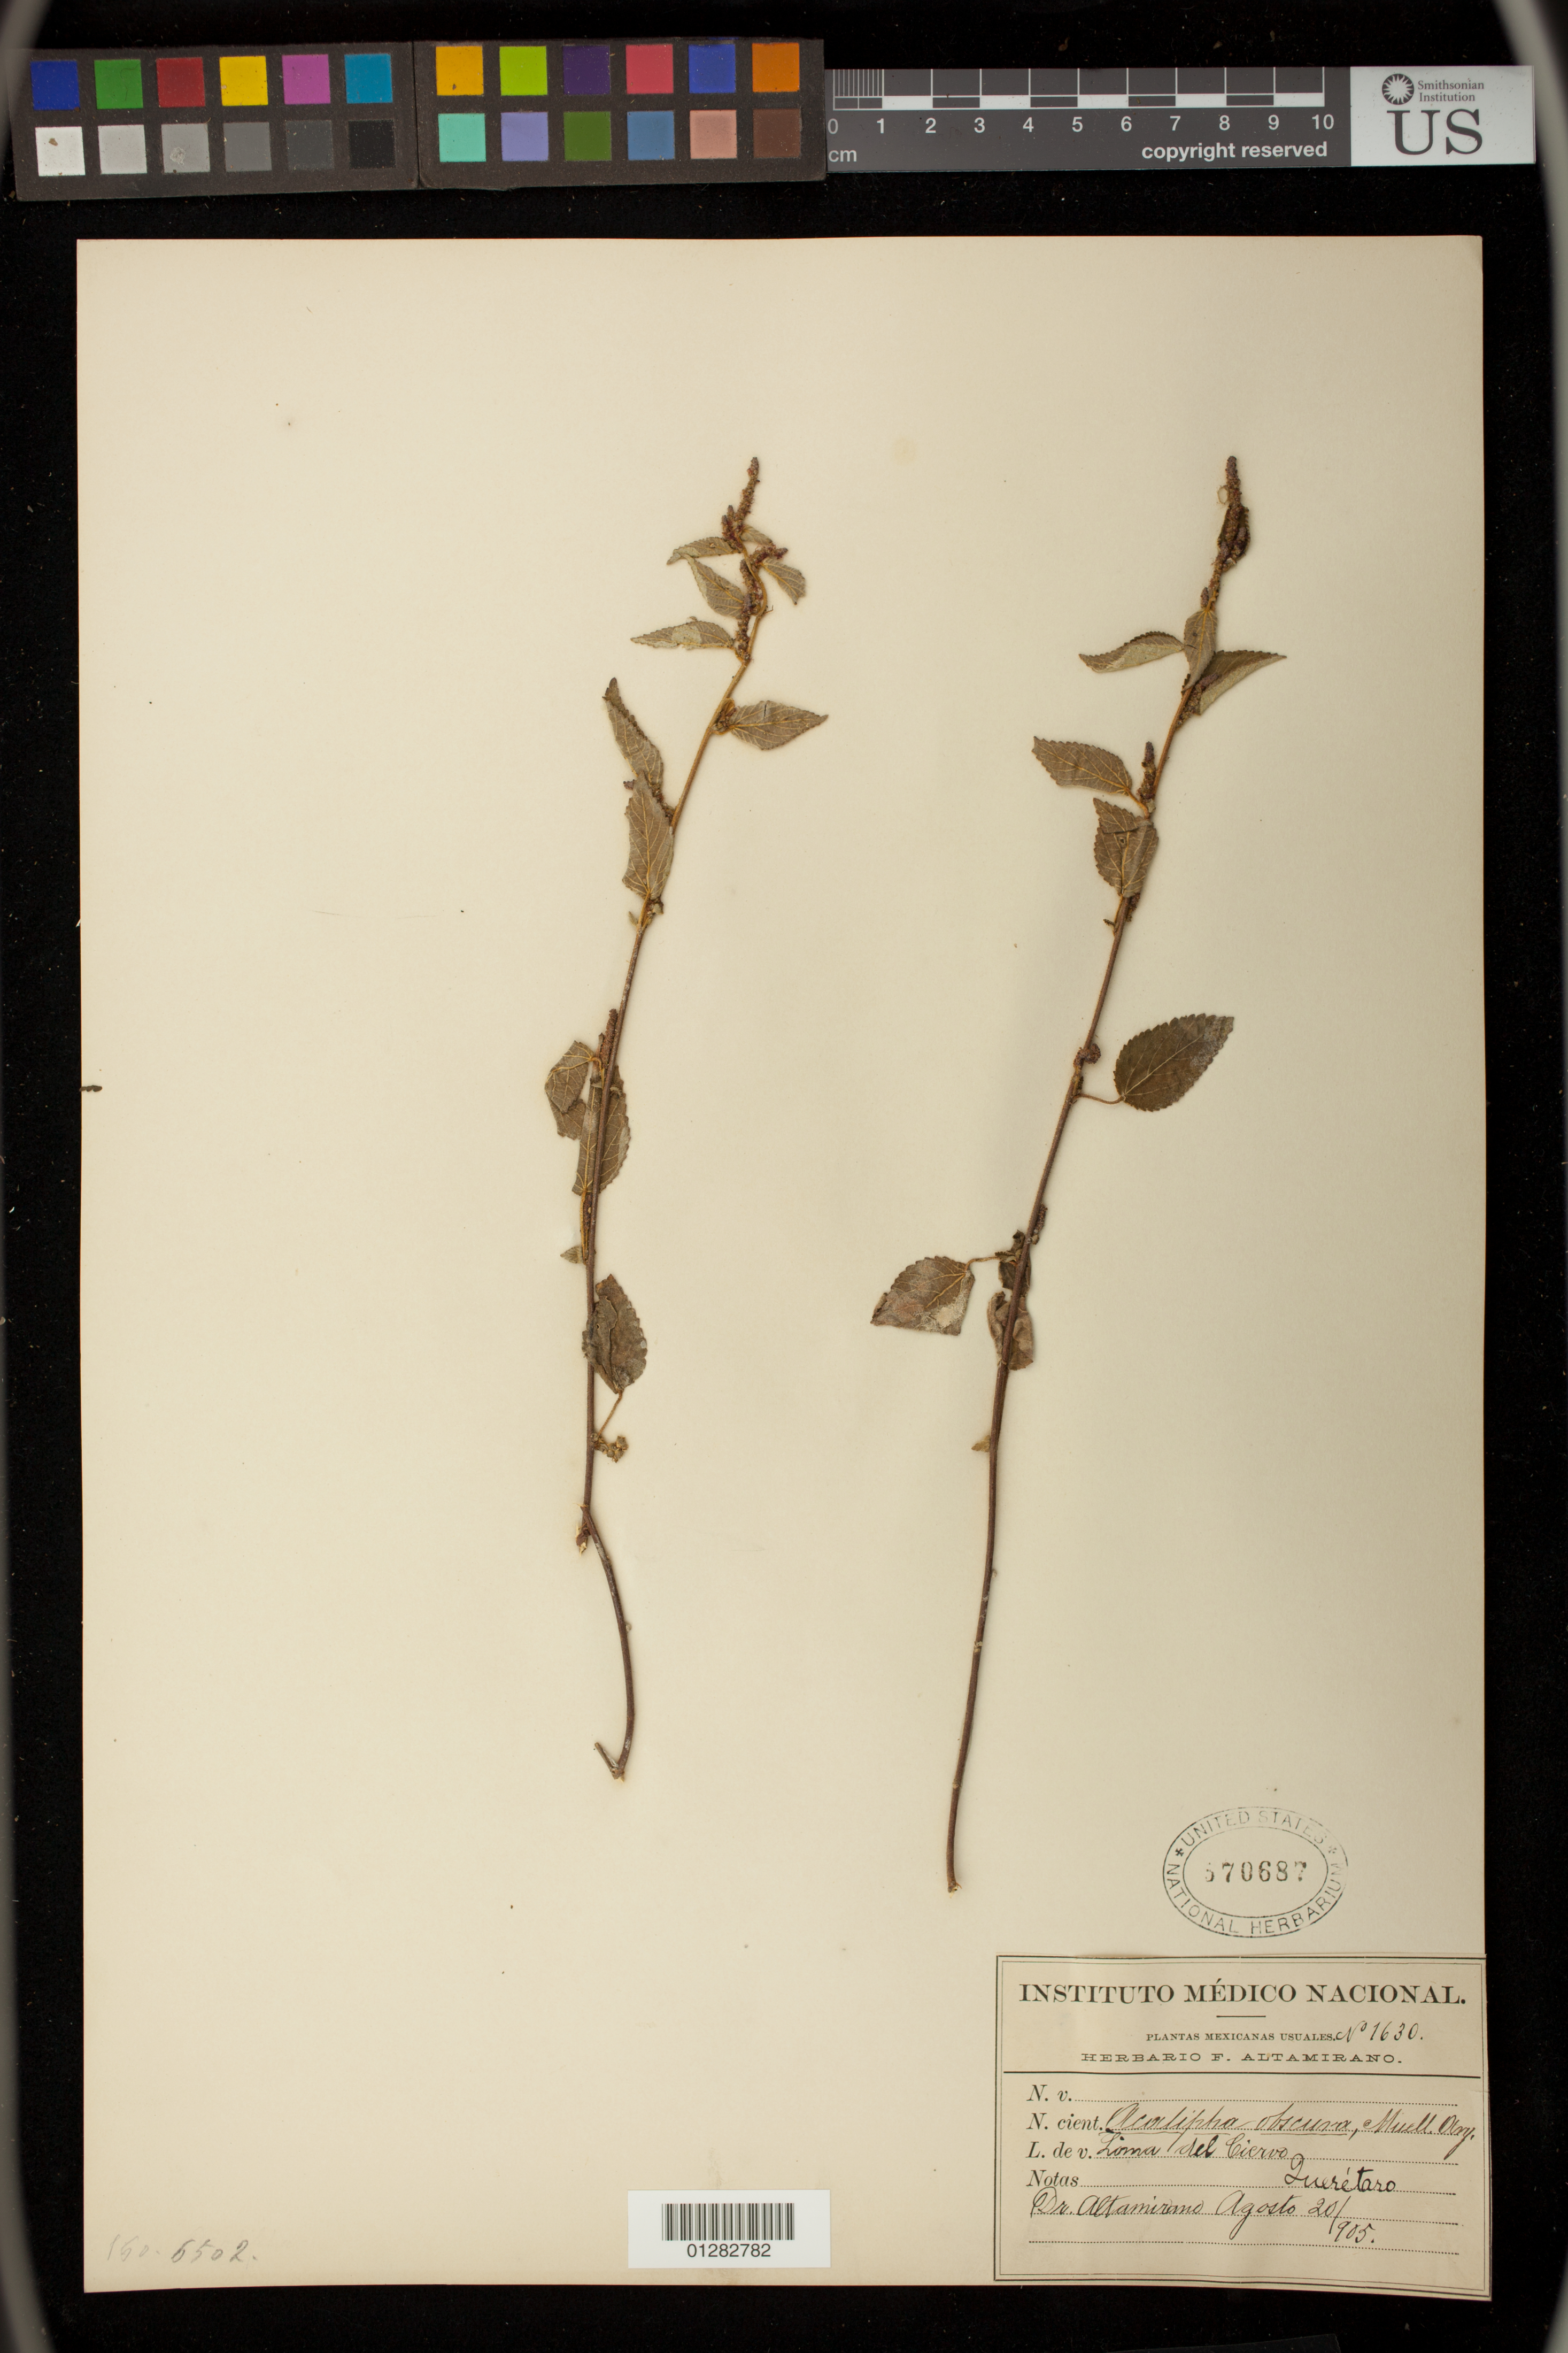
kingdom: Plantae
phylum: Tracheophyta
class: Magnoliopsida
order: Malpighiales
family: Euphorbiaceae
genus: Acalypha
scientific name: Acalypha sp.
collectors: F. Altamirano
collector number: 1630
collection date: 1905-08-20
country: Mexico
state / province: Querétaro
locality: Lima del Ciervo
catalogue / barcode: US 570687